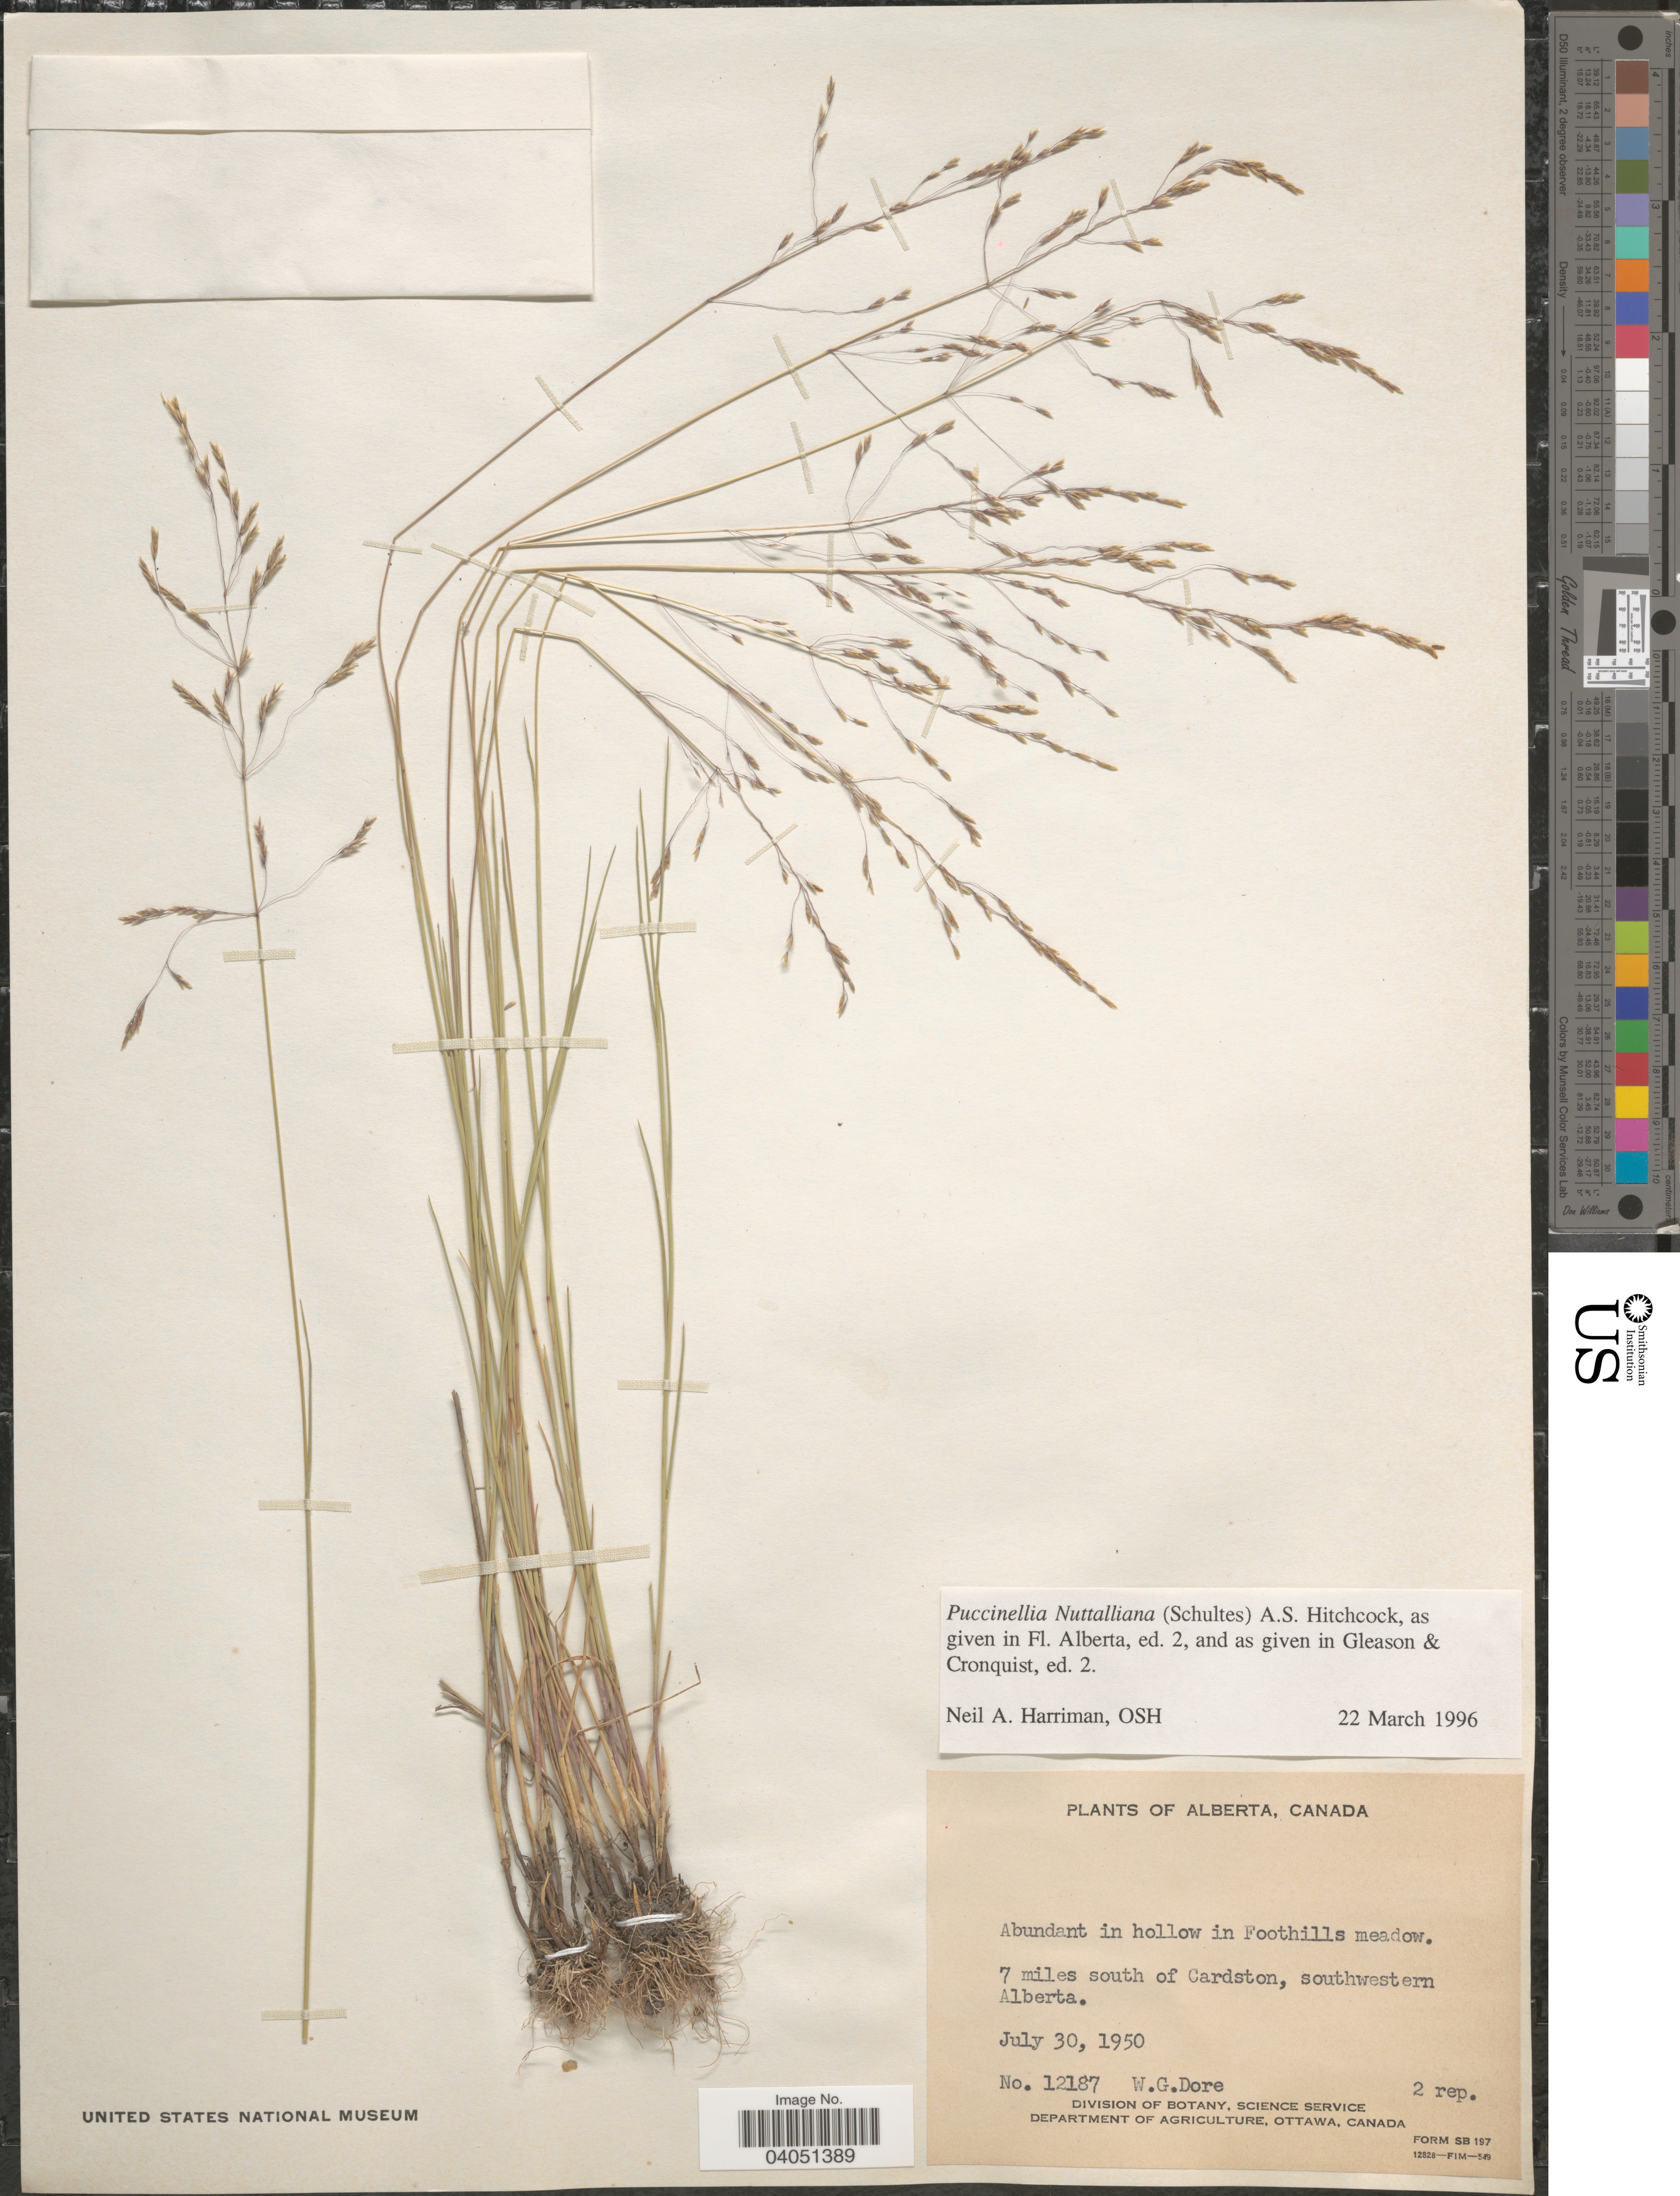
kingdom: Plantae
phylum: Tracheophyta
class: Liliopsida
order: Poales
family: Poaceae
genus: Puccinellia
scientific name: Puccinellia nuttalliana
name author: (Schult.) Hitchc.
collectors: W. Dore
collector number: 12187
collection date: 1950-07-30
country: Canada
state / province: Alberta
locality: In hollow in Foothills meadow. 7 miles south of Cardston, southwestern Alberta.